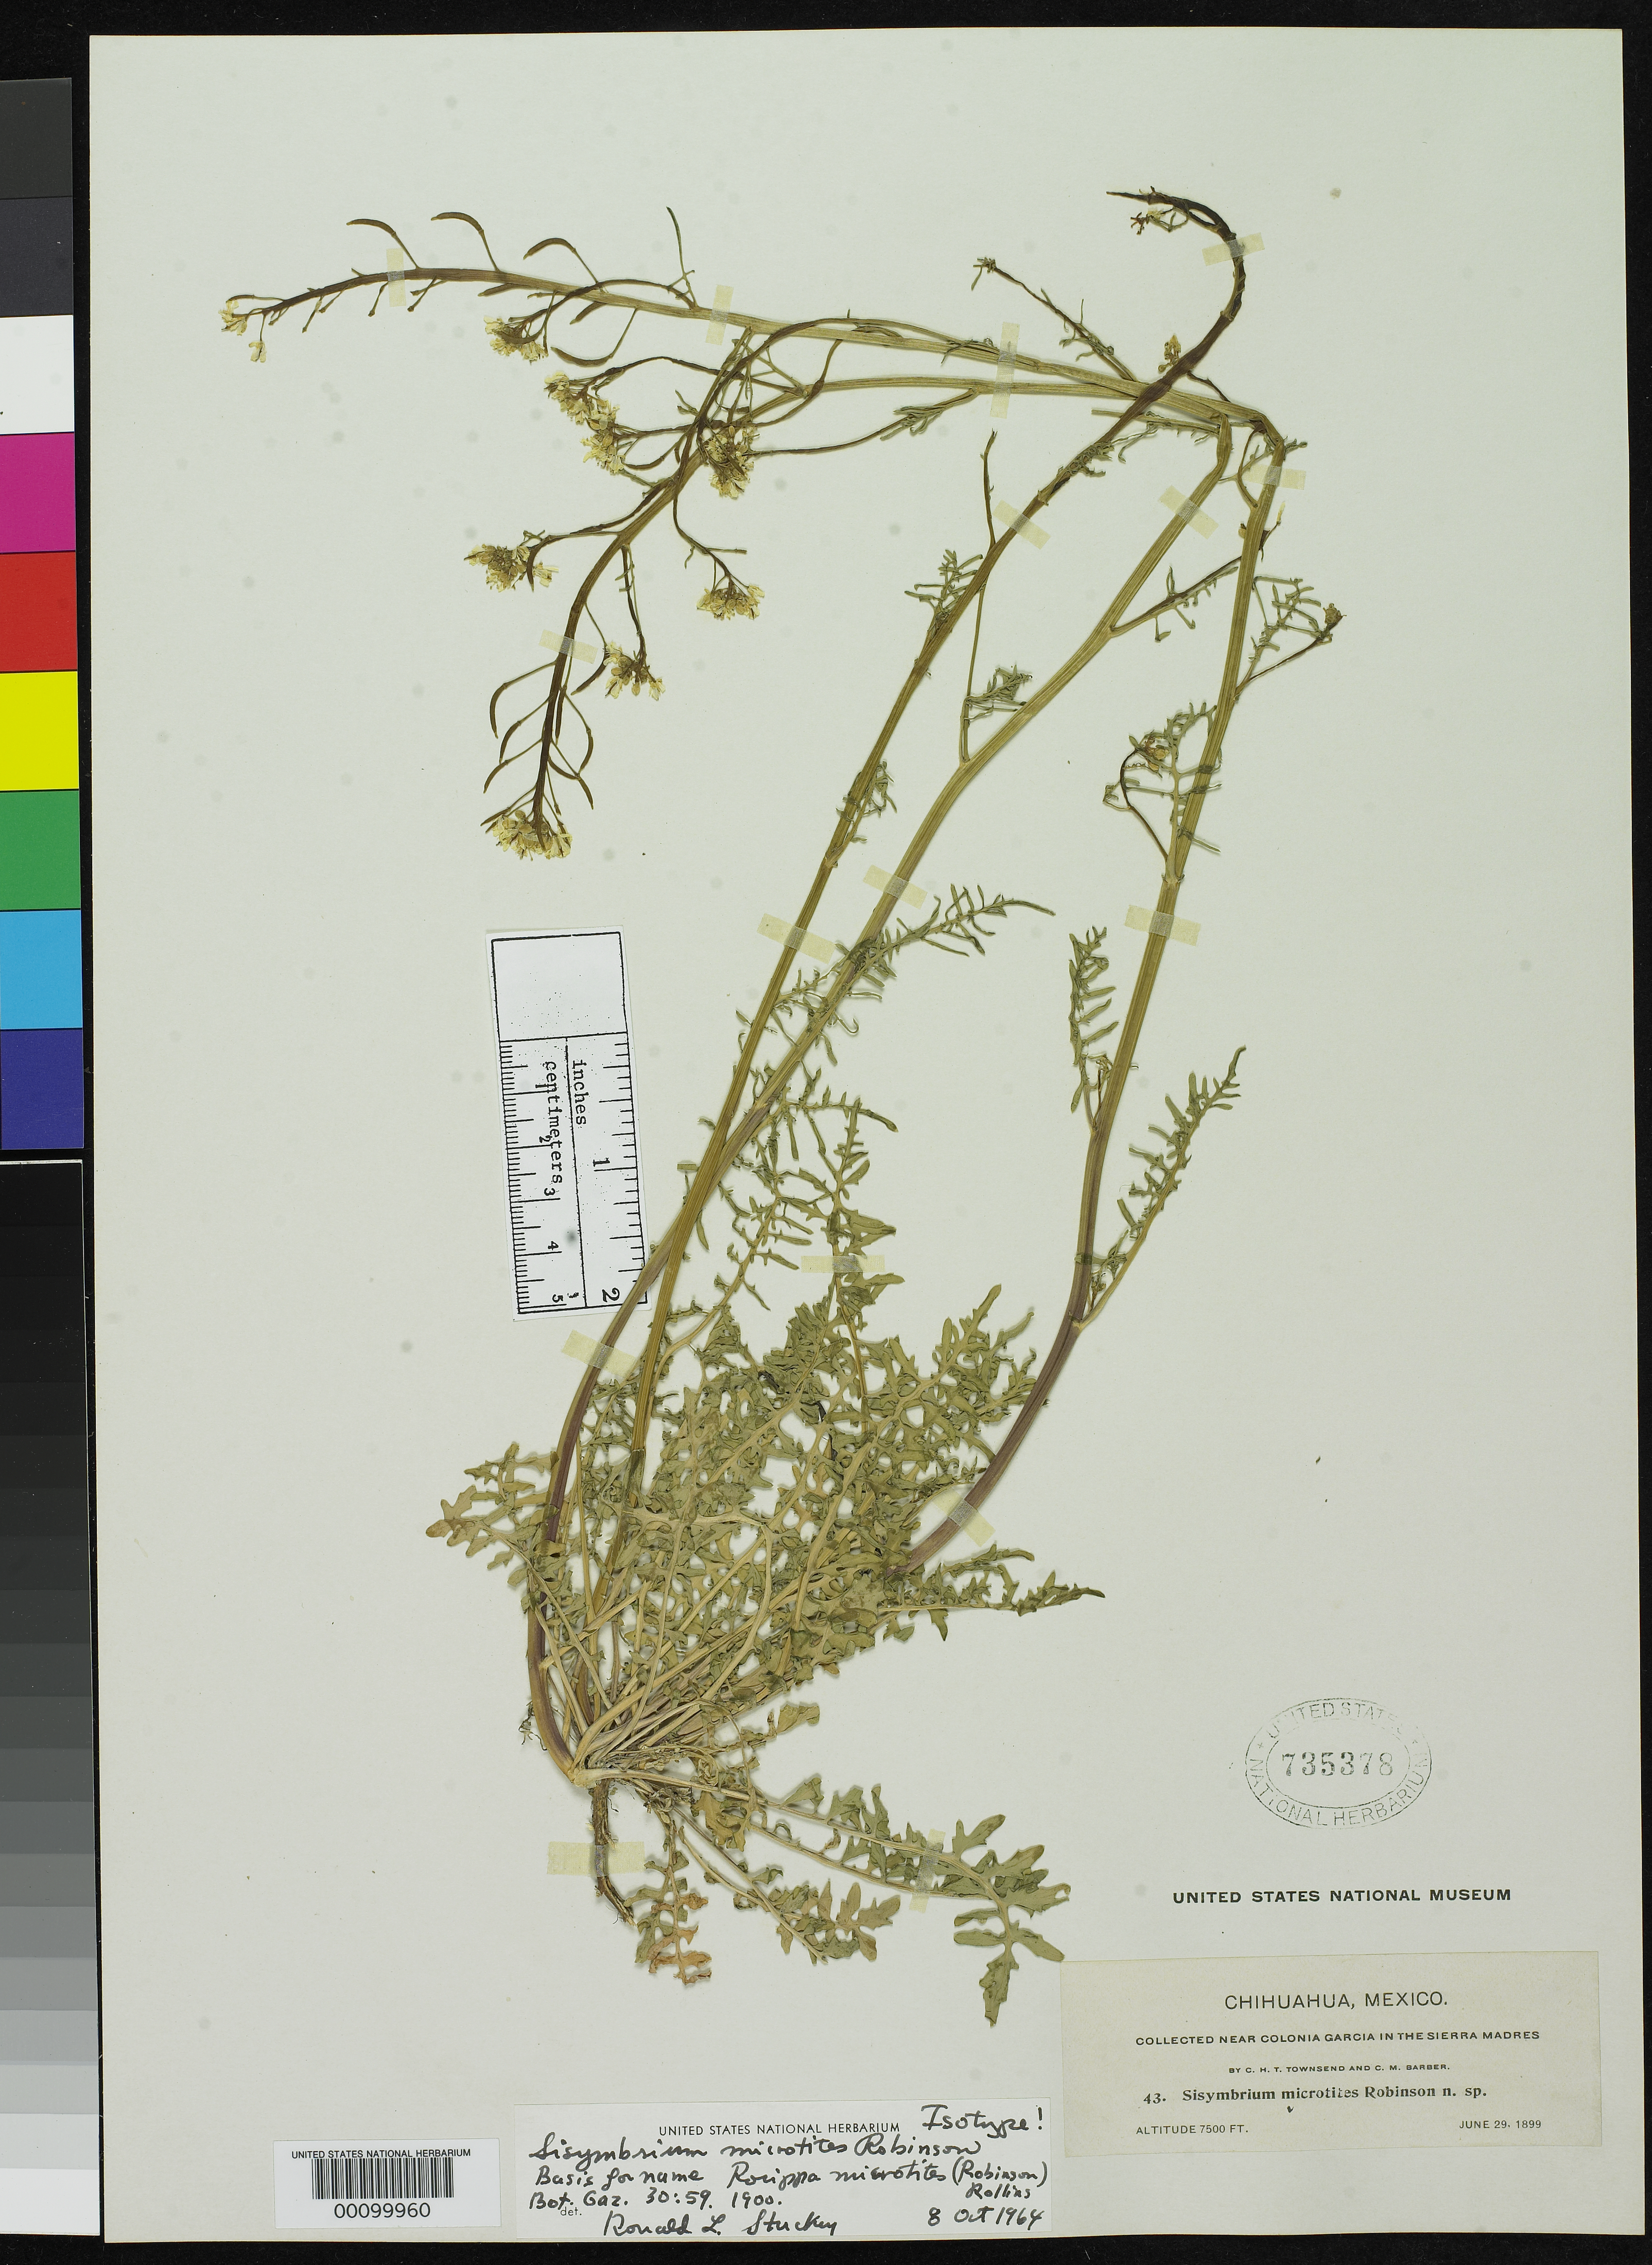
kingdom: Plantae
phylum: Tracheophyta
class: Magnoliopsida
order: Brassicales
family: Brassicaceae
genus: Sisymbrium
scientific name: Sisymbrium microtites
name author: B.L. Rob.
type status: Isotype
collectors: C. H. T. Townsend & C. Barber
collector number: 43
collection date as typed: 29 Jun 1899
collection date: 1899-06-29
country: Mexico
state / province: Chihuahua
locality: Sierra Madre, 8 km SE of Colonia Garcia.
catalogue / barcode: US 735378